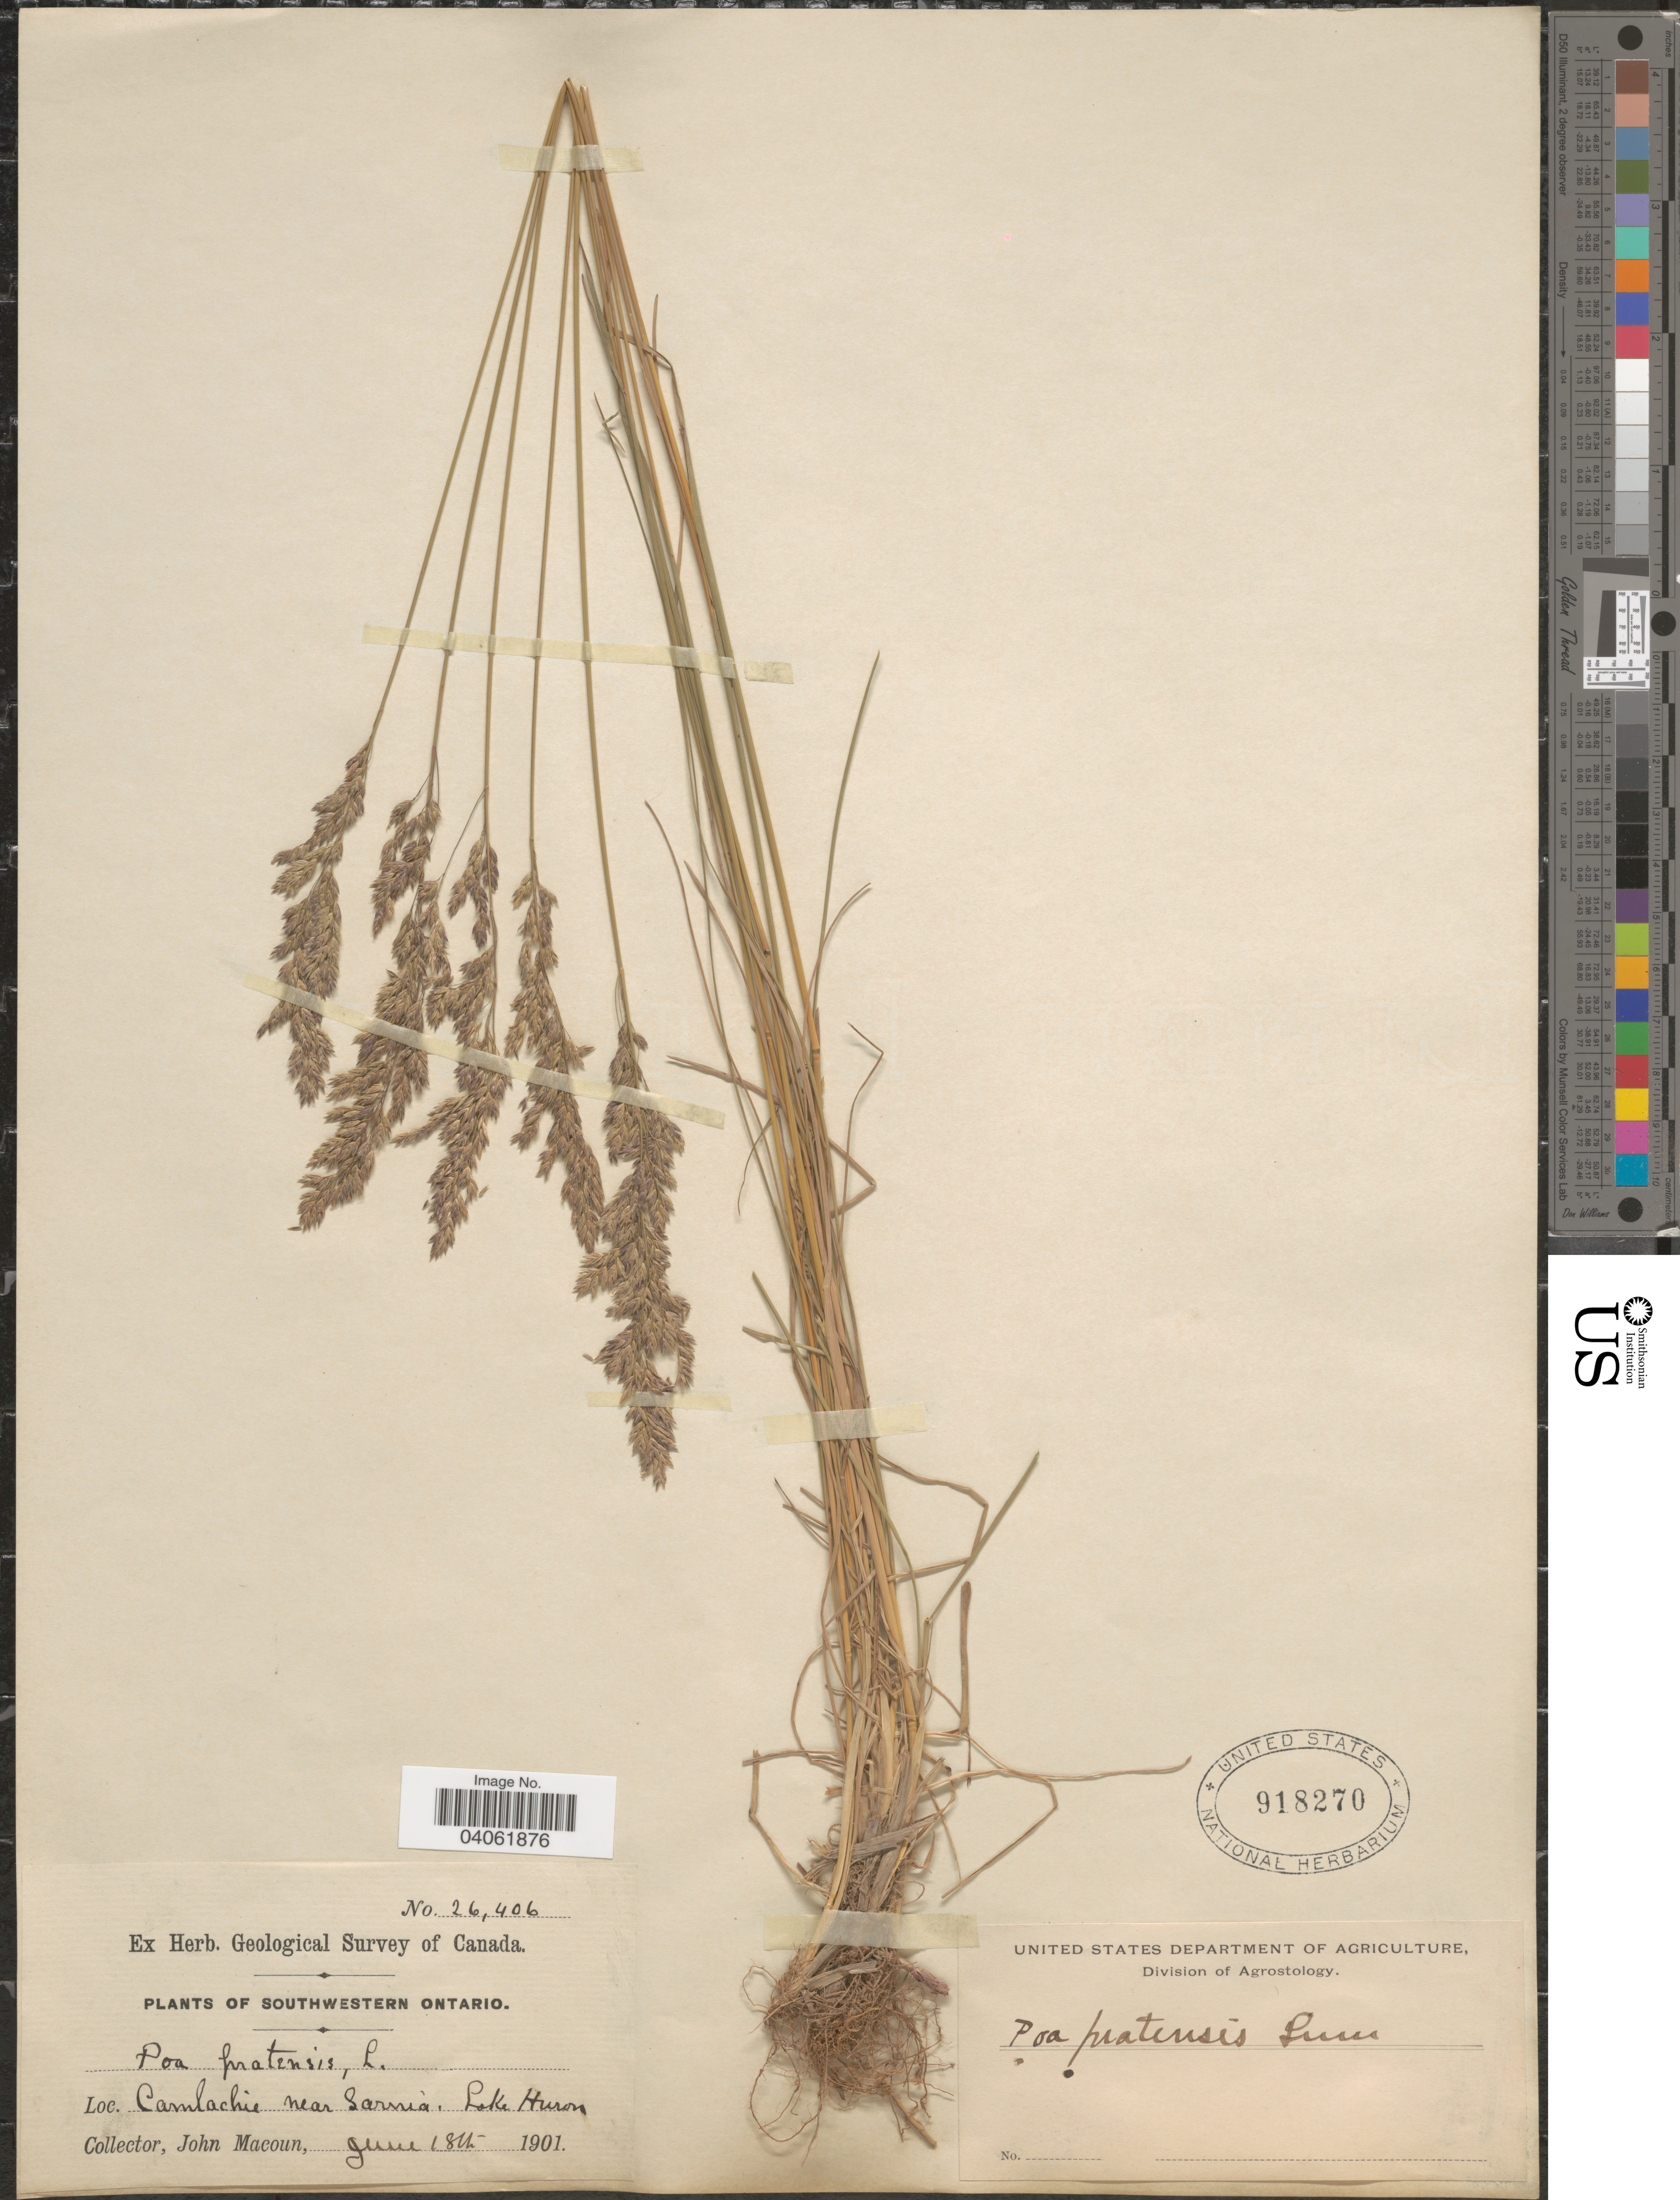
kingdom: Plantae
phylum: Tracheophyta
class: Liliopsida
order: Poales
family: Poaceae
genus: Poa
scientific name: Poa pratensis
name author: L.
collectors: J. Macoun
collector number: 26406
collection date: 1901-06-18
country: Canada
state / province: Ontario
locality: Southwestern Ontario. Camlachie near Sarnia, Lake Huron.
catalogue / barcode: US 918270